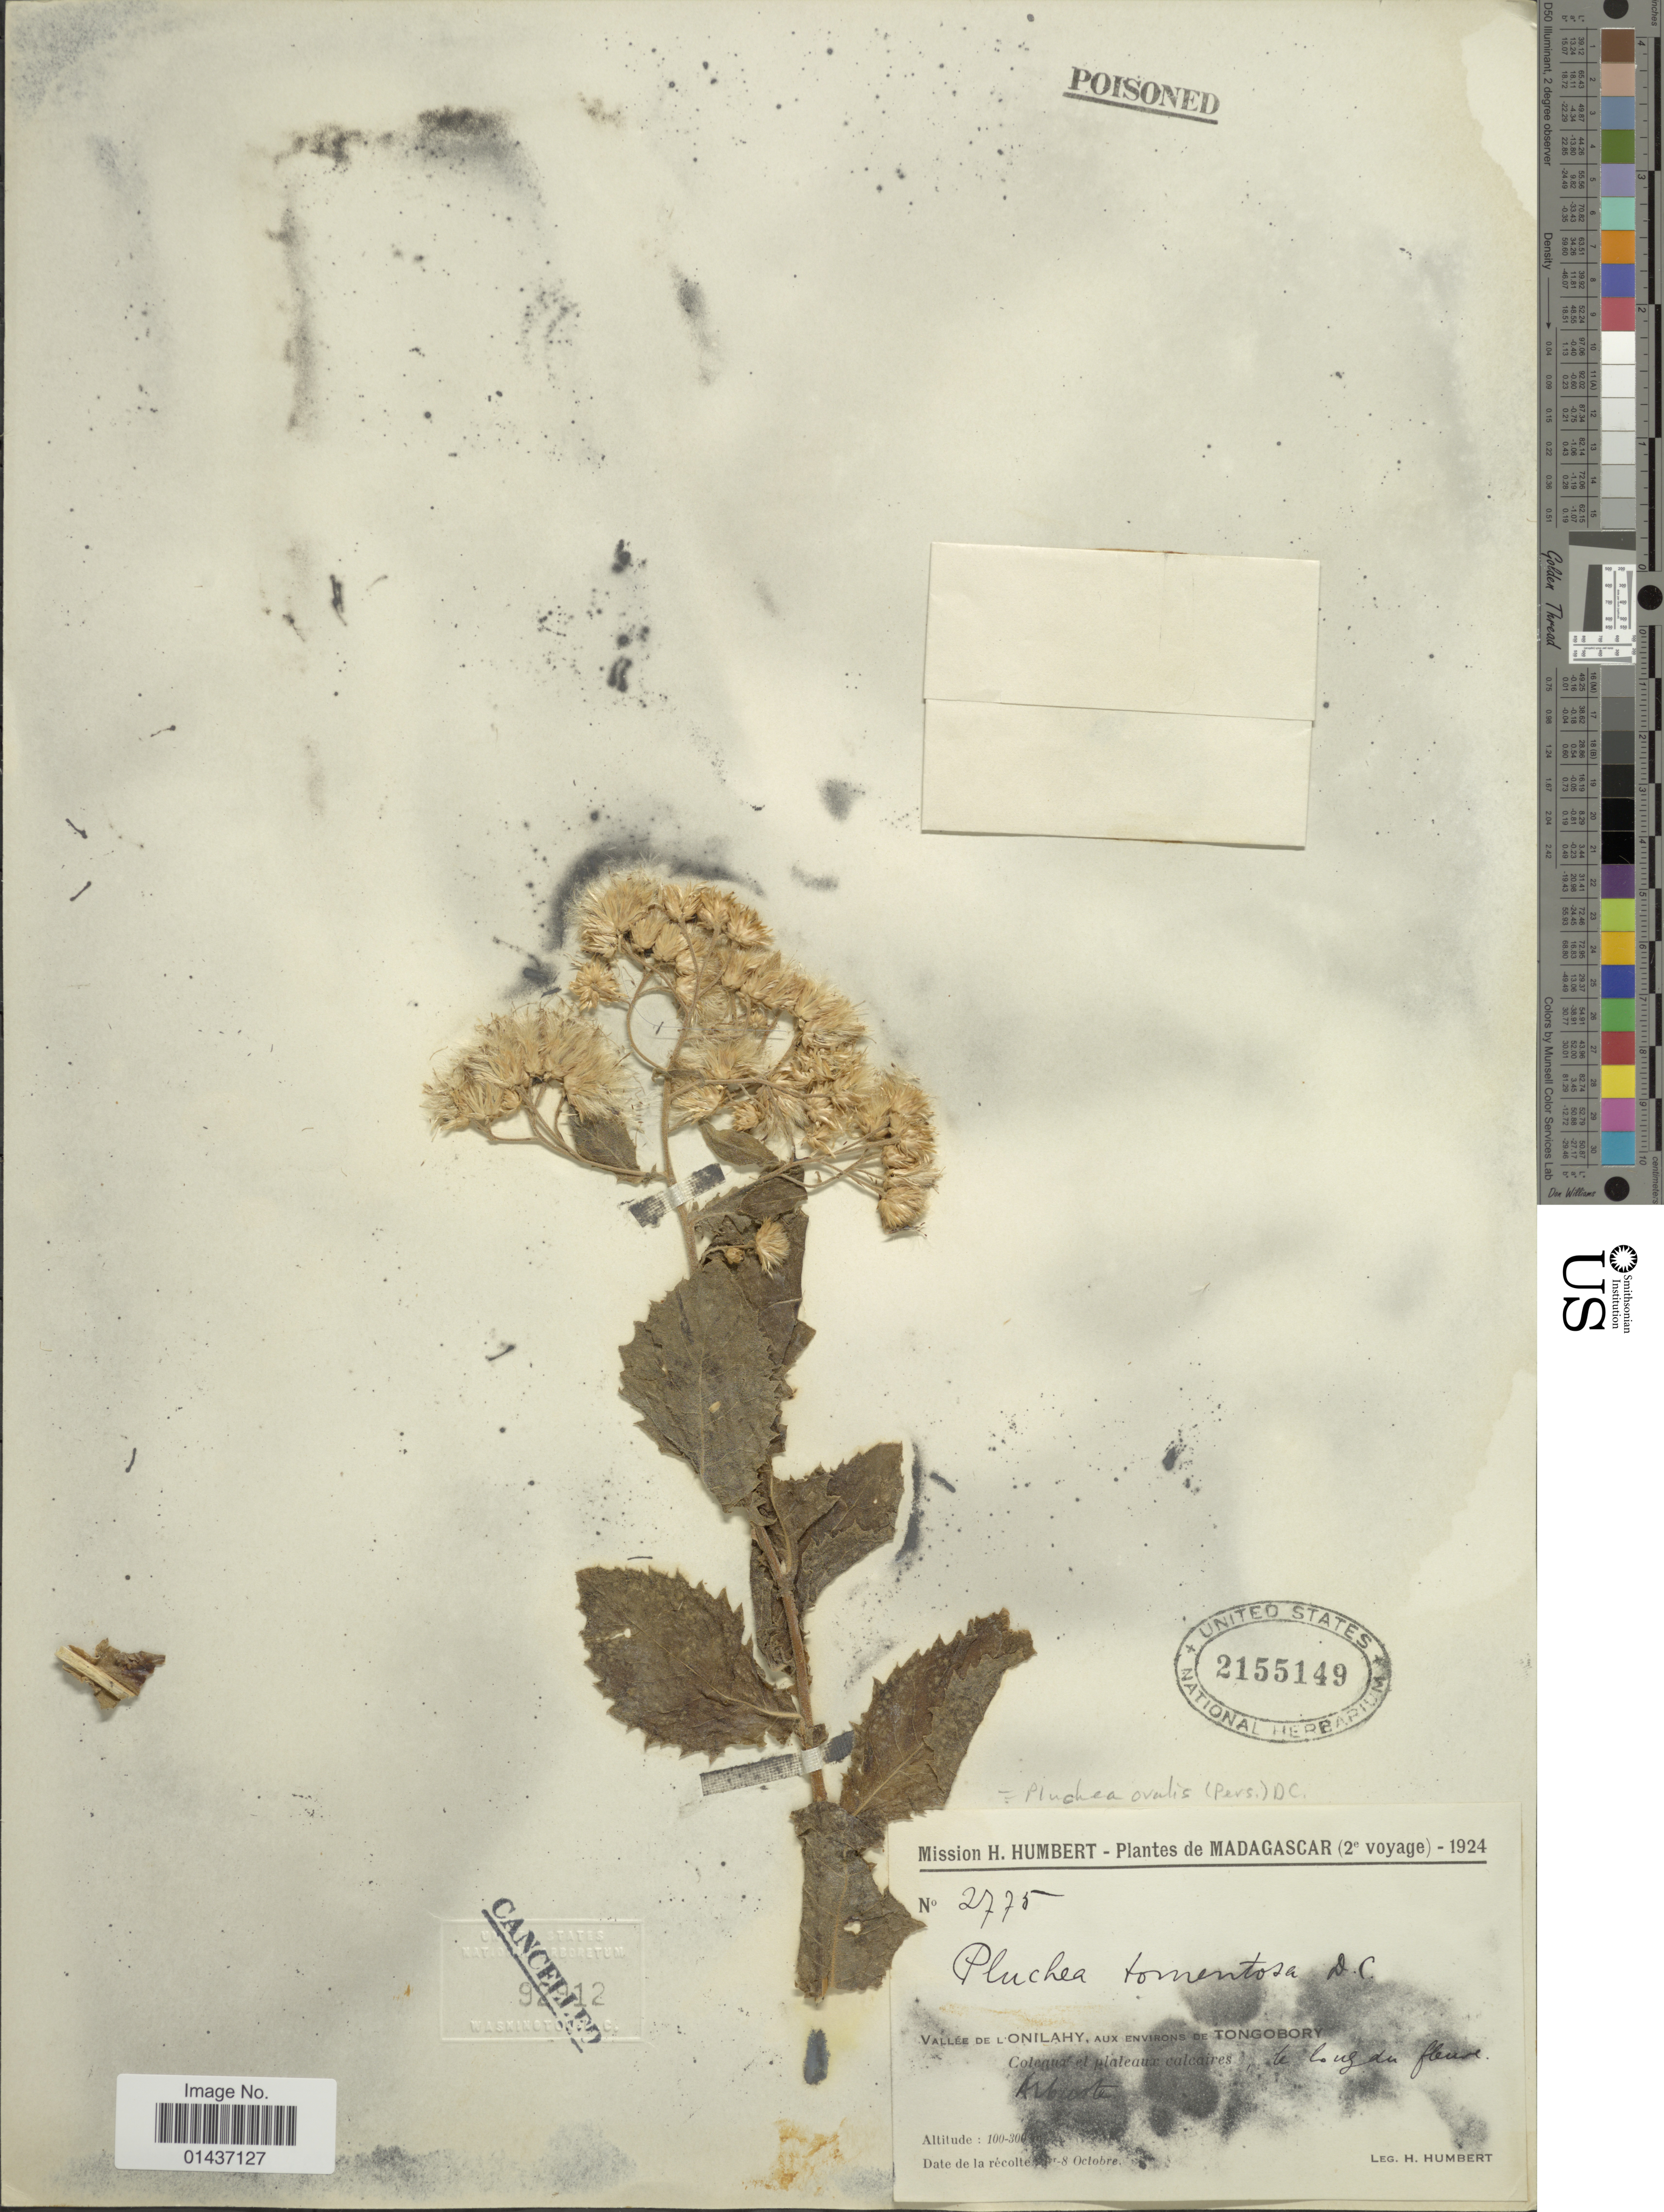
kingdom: Plantae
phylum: Tracheophyta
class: Magnoliopsida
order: Asterales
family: Asteraceae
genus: Pluchea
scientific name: Pluchea ovalis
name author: (Pers.) DC.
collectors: H. Humbert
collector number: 2775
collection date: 1924-10-08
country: Madagascar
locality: Vallée de L'Onilahy, aux envrions de Tongobory, Coleaua et plateaux calcaires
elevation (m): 100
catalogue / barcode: US 2155149